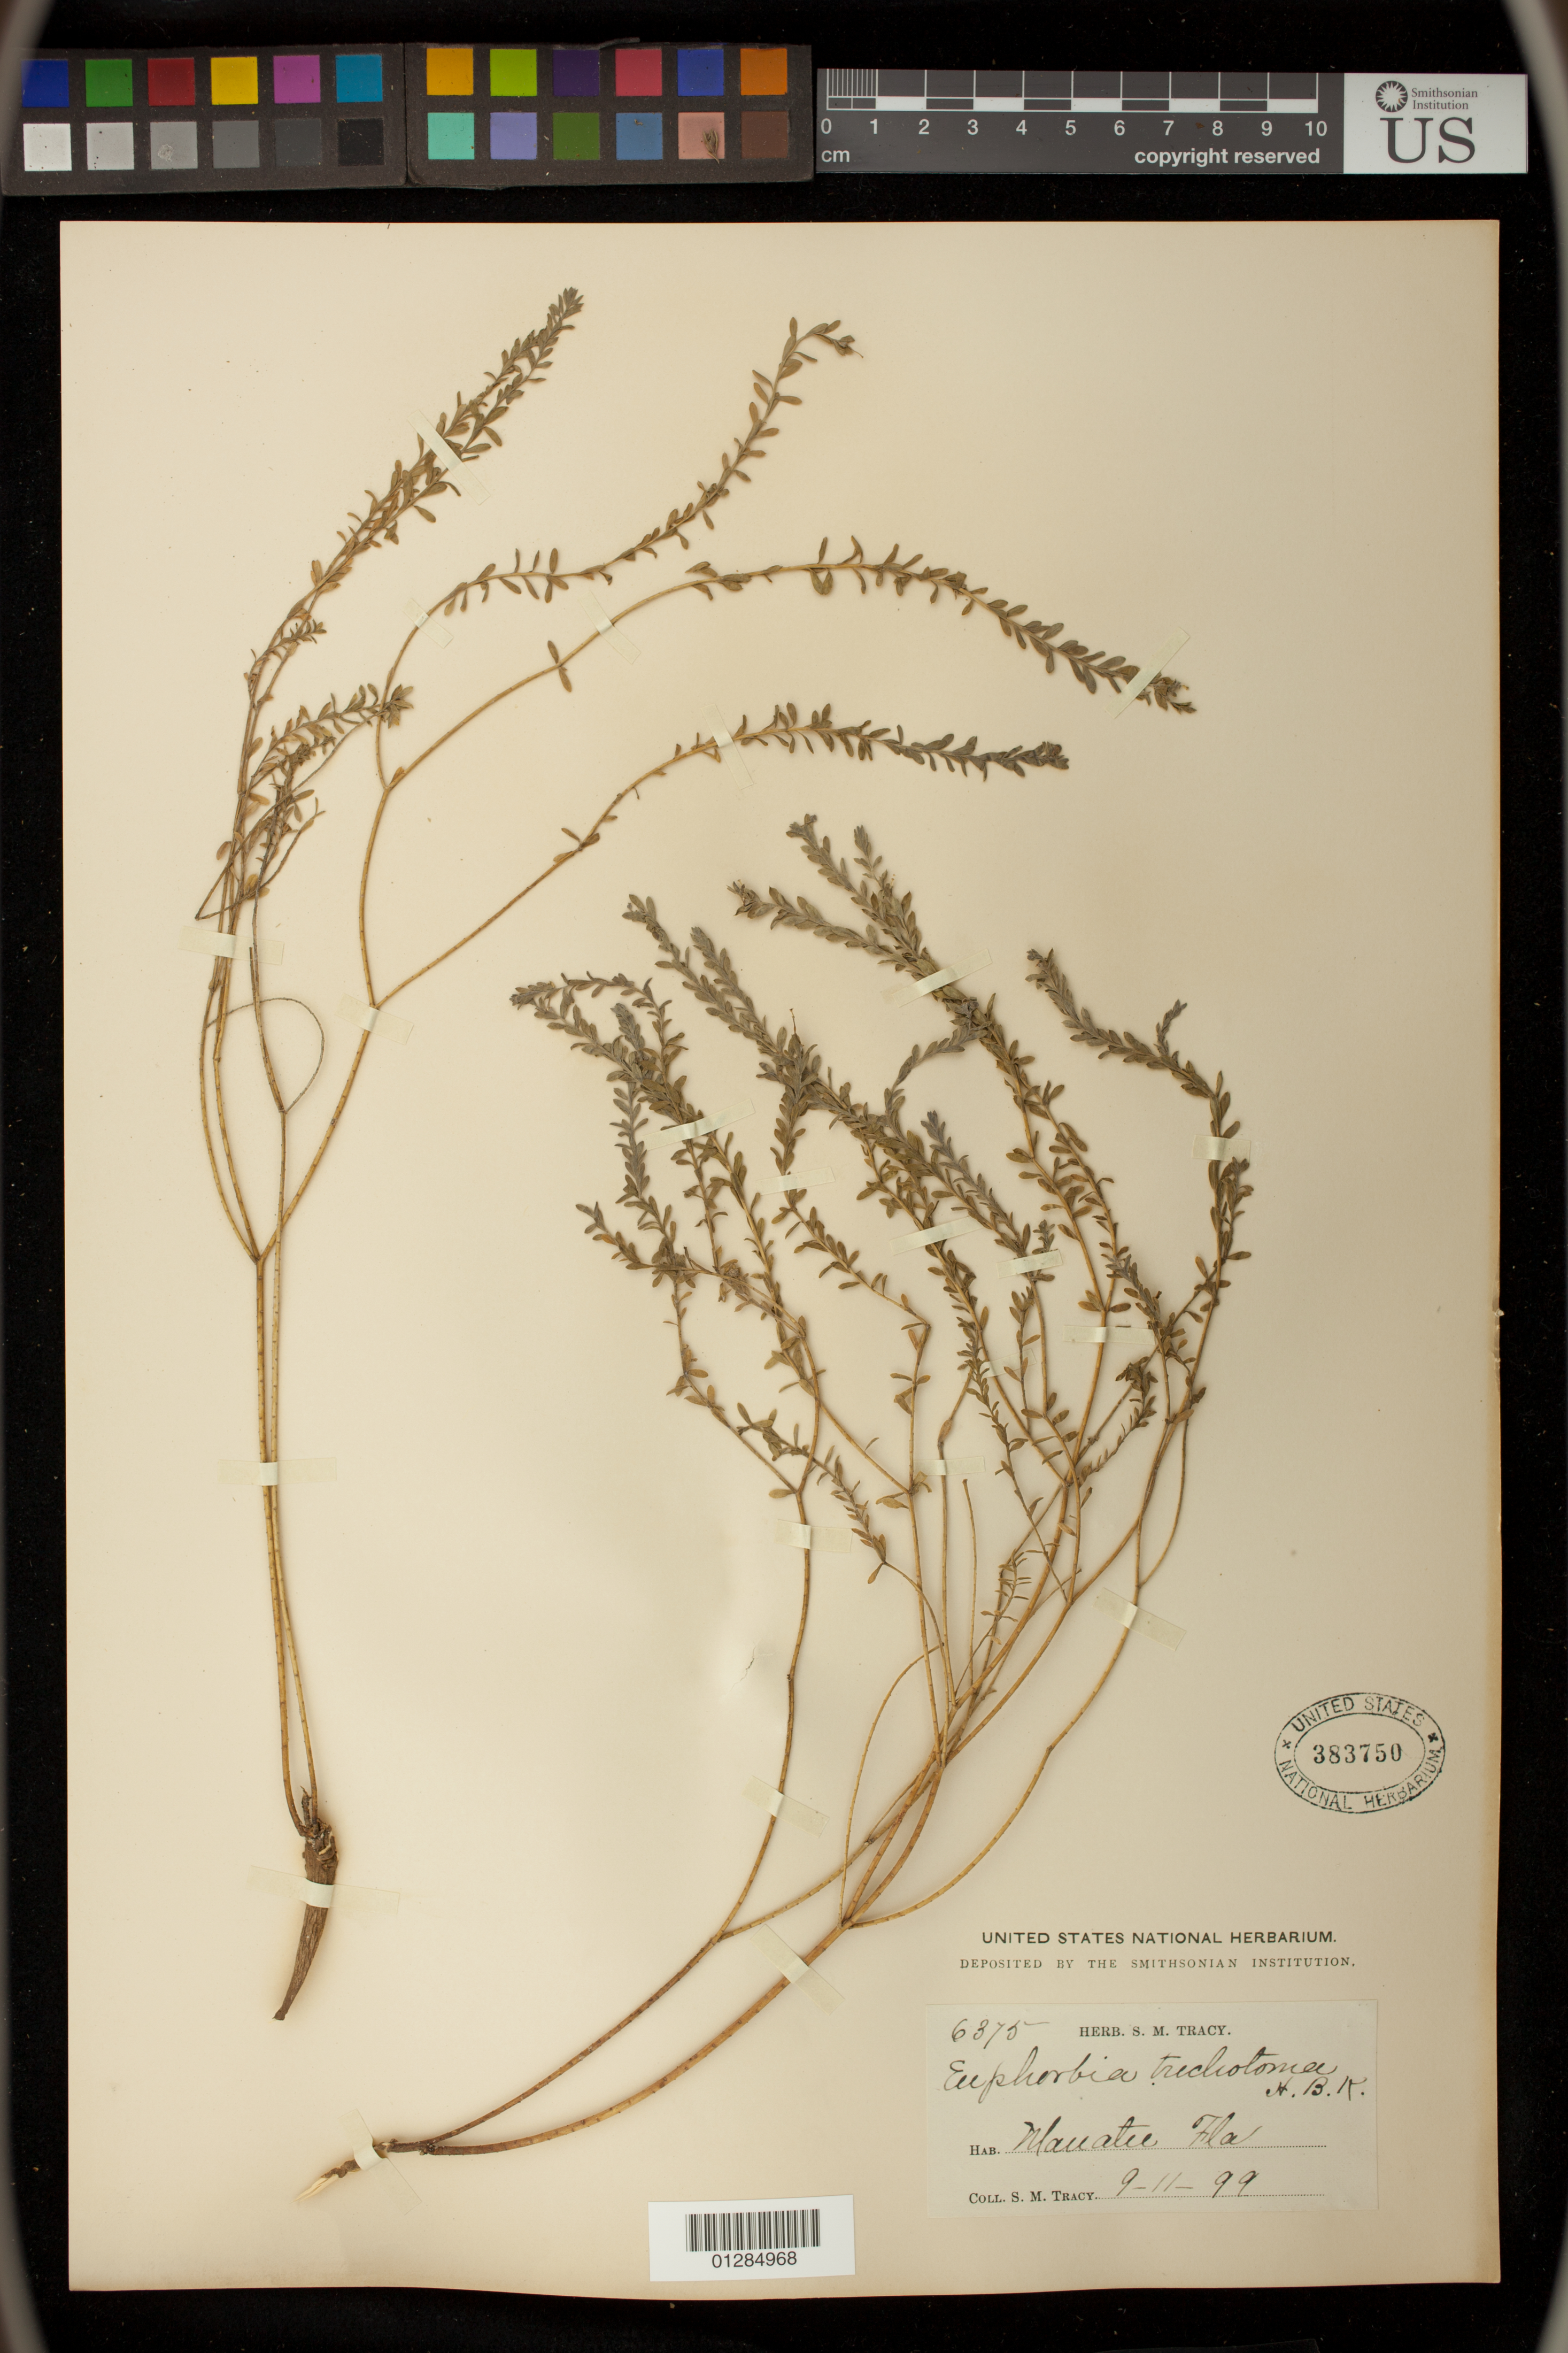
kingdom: Plantae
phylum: Tracheophyta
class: Magnoliopsida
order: Malpighiales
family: Euphorbiaceae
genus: Euphorbia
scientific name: Euphorbia trichotoma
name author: Kunth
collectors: S. M. Tracy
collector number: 6375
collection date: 1999-11-09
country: United States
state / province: Florida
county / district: Manatee County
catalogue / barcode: US 383750